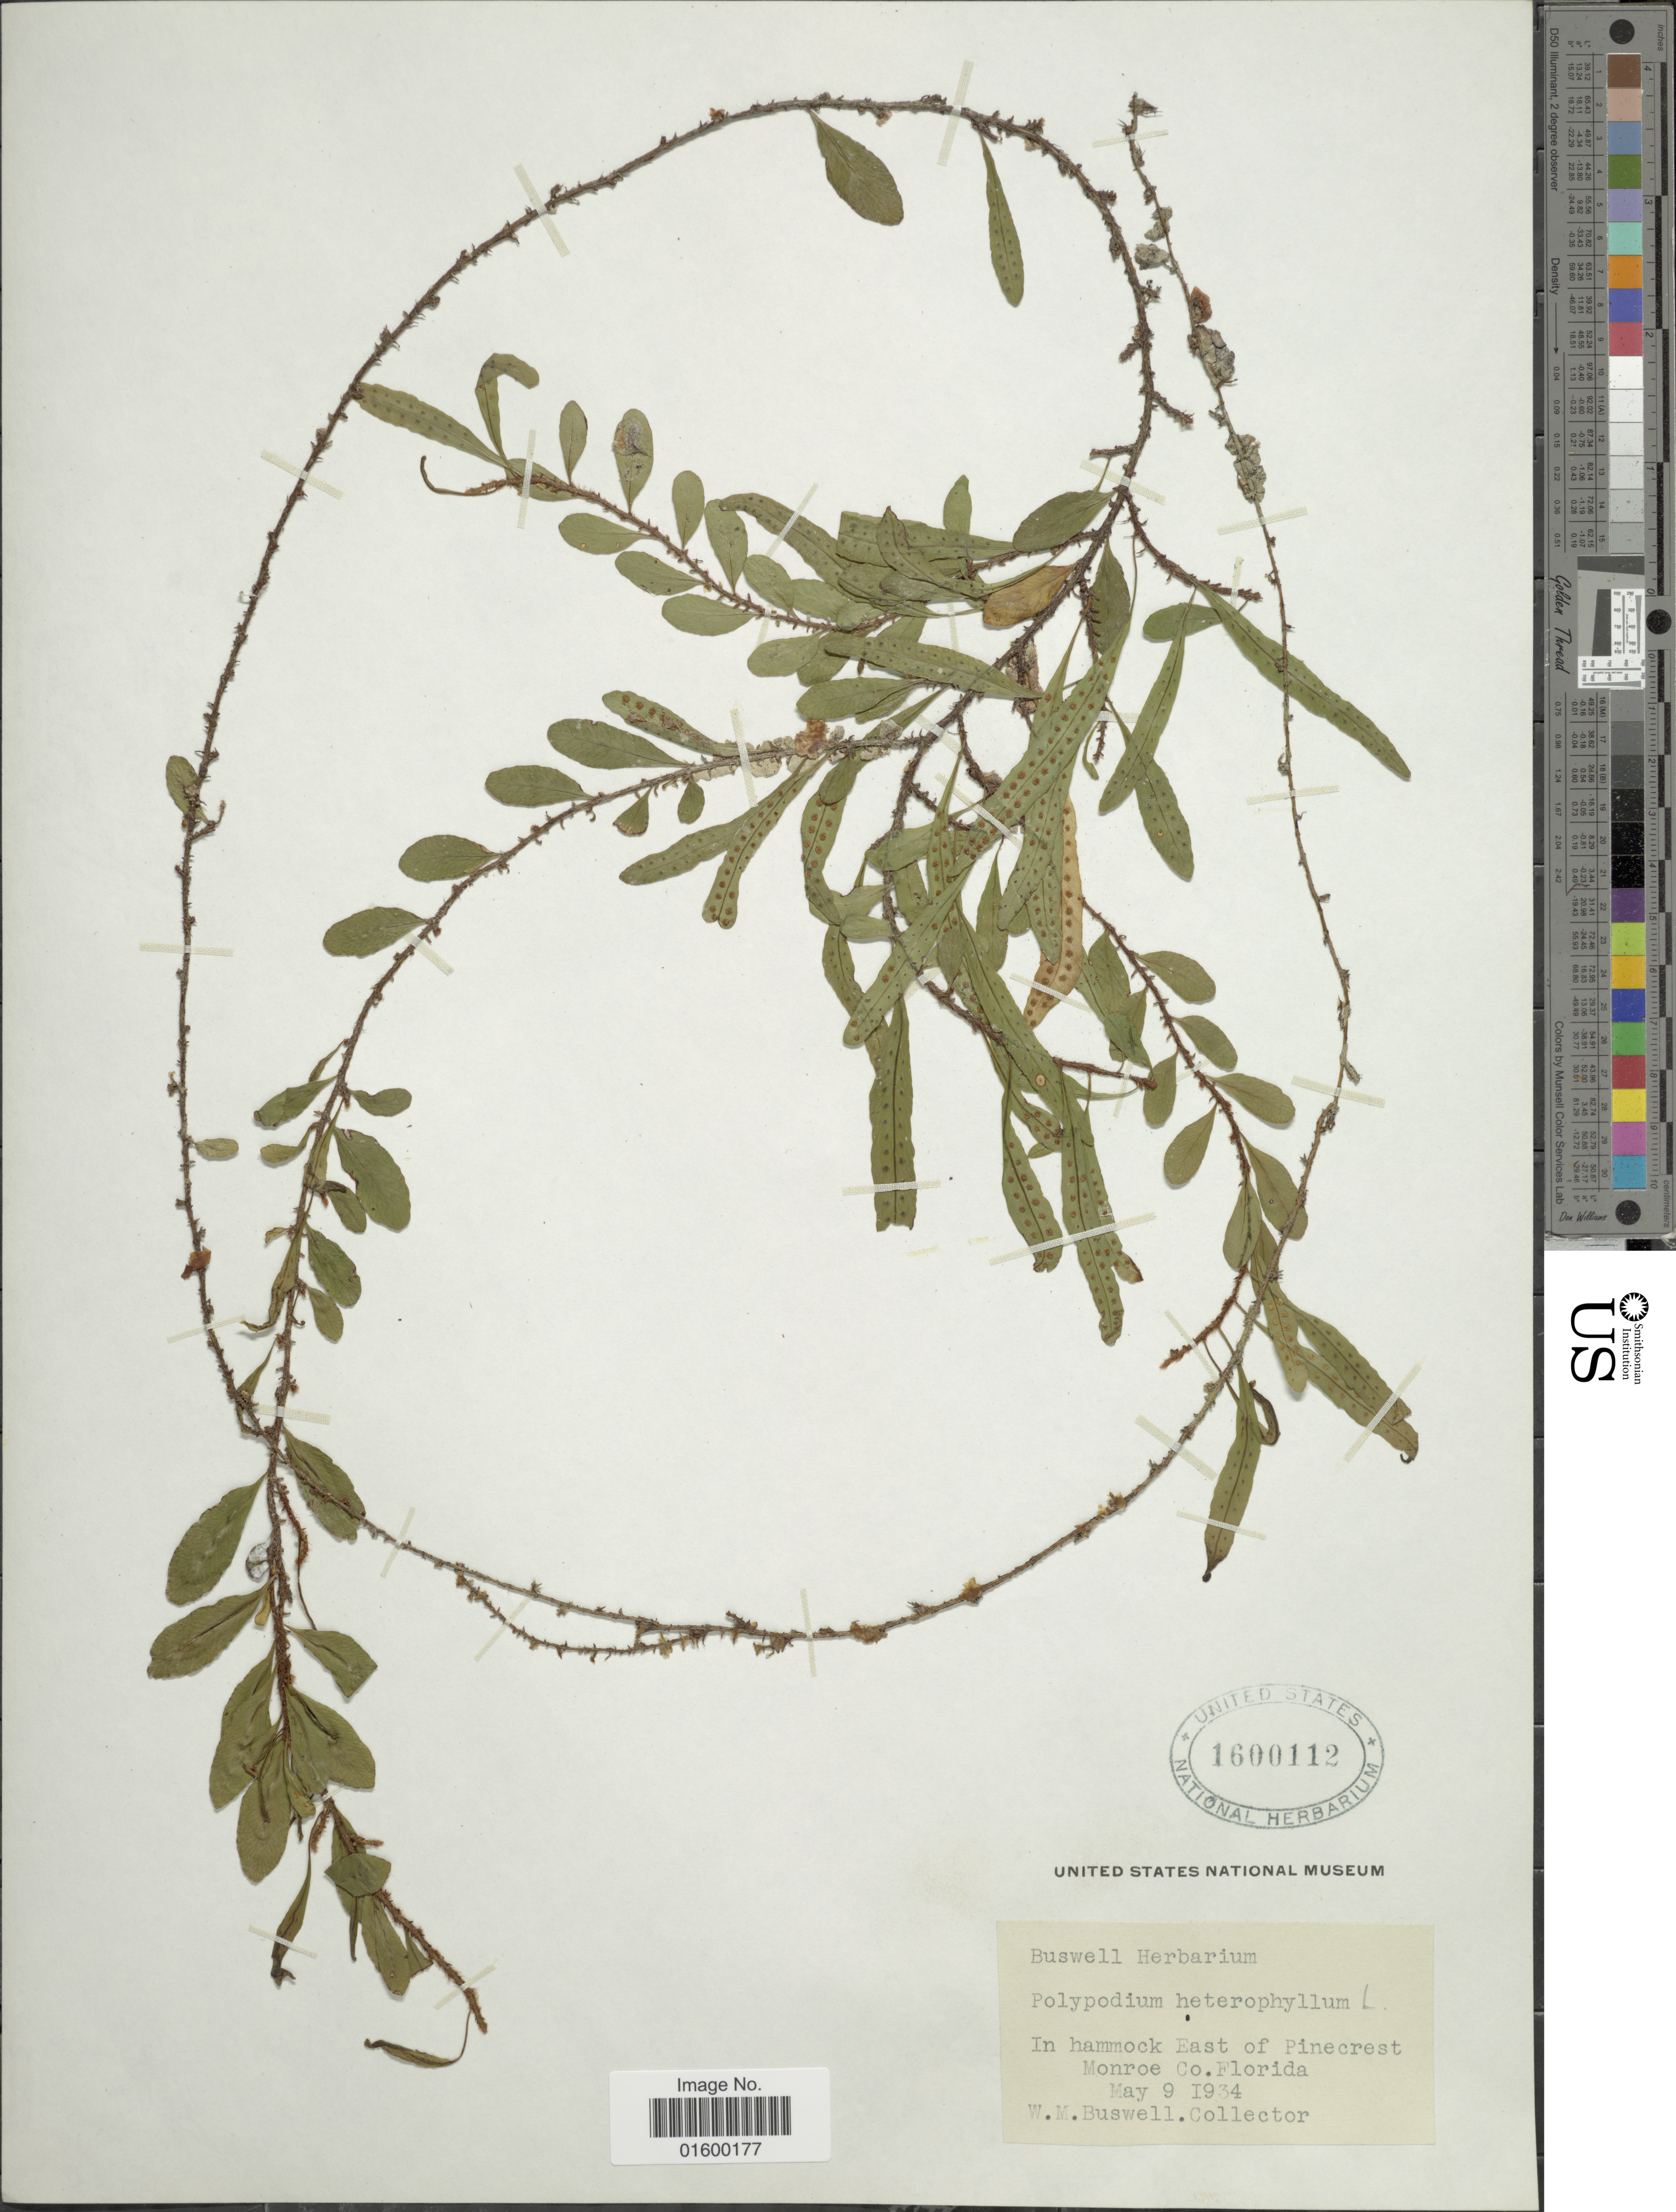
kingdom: Plantae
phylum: Tracheophyta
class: Polypodiopsida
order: Polypodiales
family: Polypodiaceae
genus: Microgramma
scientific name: Microgramma heterophylla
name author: (L.) Wherry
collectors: W. Buswell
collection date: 1934-05-09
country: United States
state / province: Florida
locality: In hammock east of Pinecrest, Monroe Co., Florida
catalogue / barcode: US 1600112